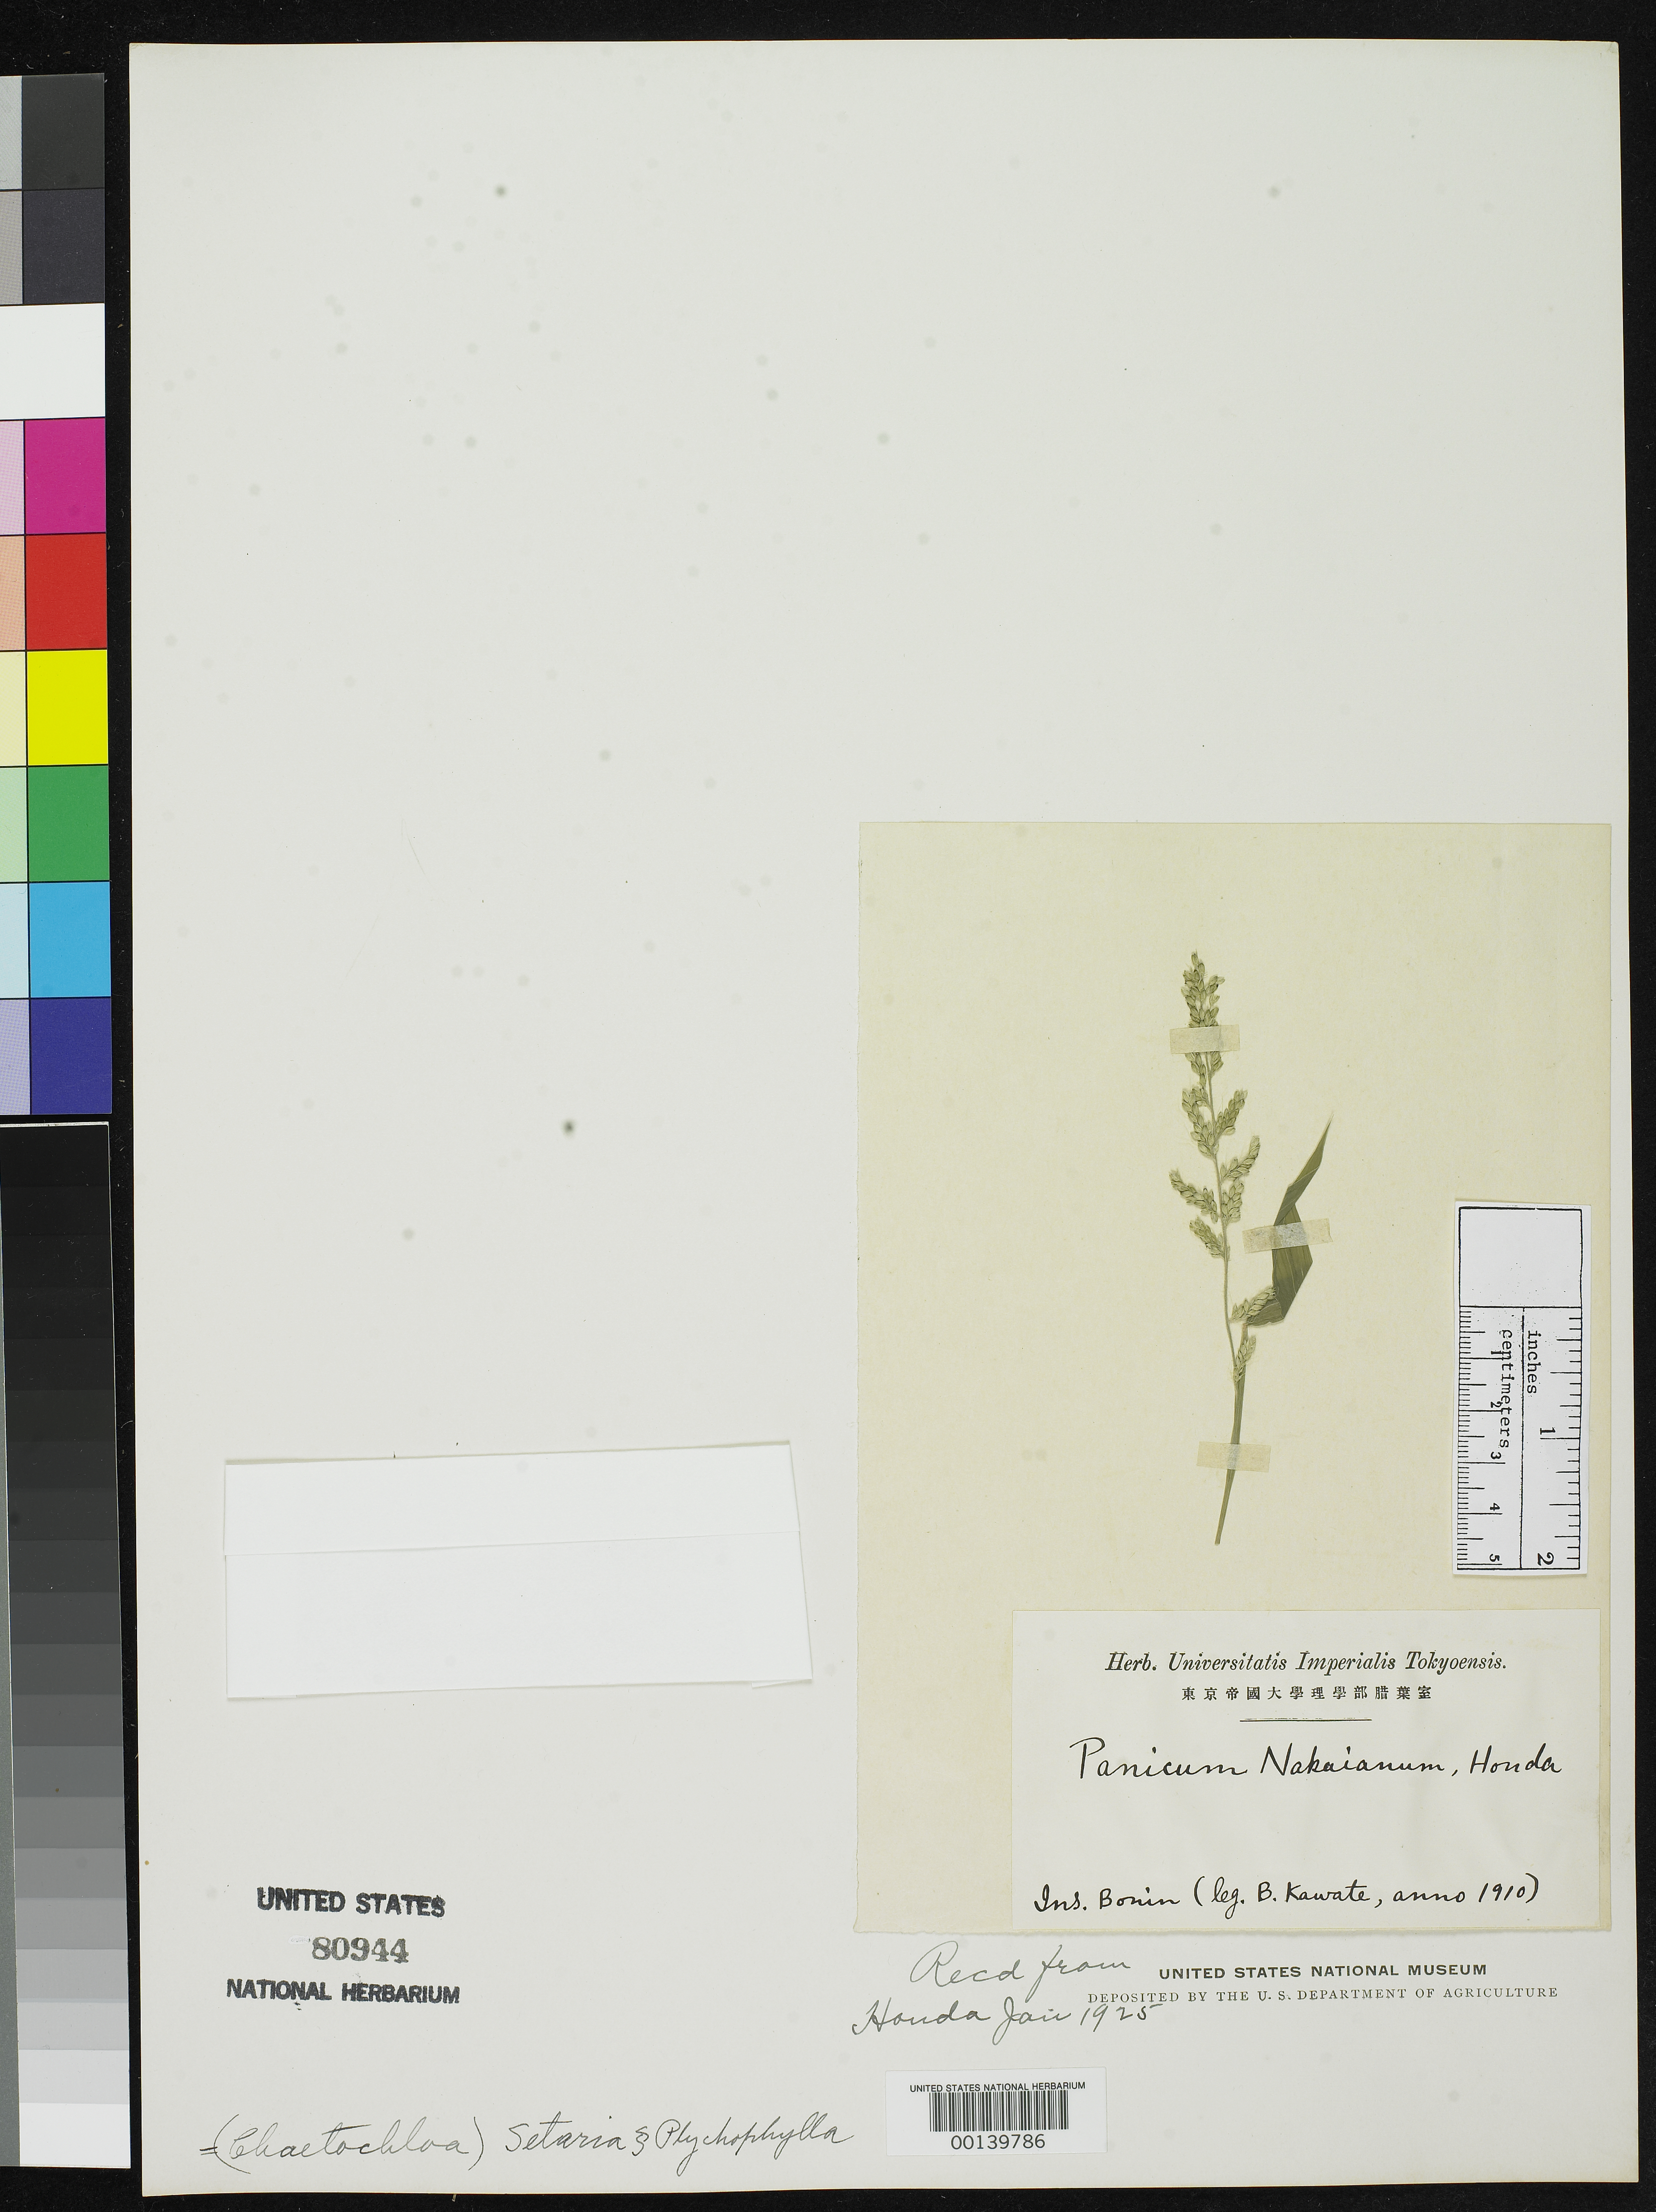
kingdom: Plantae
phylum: Tracheophyta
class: Liliopsida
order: Poales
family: Poaceae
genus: Panicum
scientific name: Panicum nakaianum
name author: Honda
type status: Type Fragment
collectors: B. Kawate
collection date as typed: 1910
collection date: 1910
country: Japan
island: Bonin Is.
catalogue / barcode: US 80944